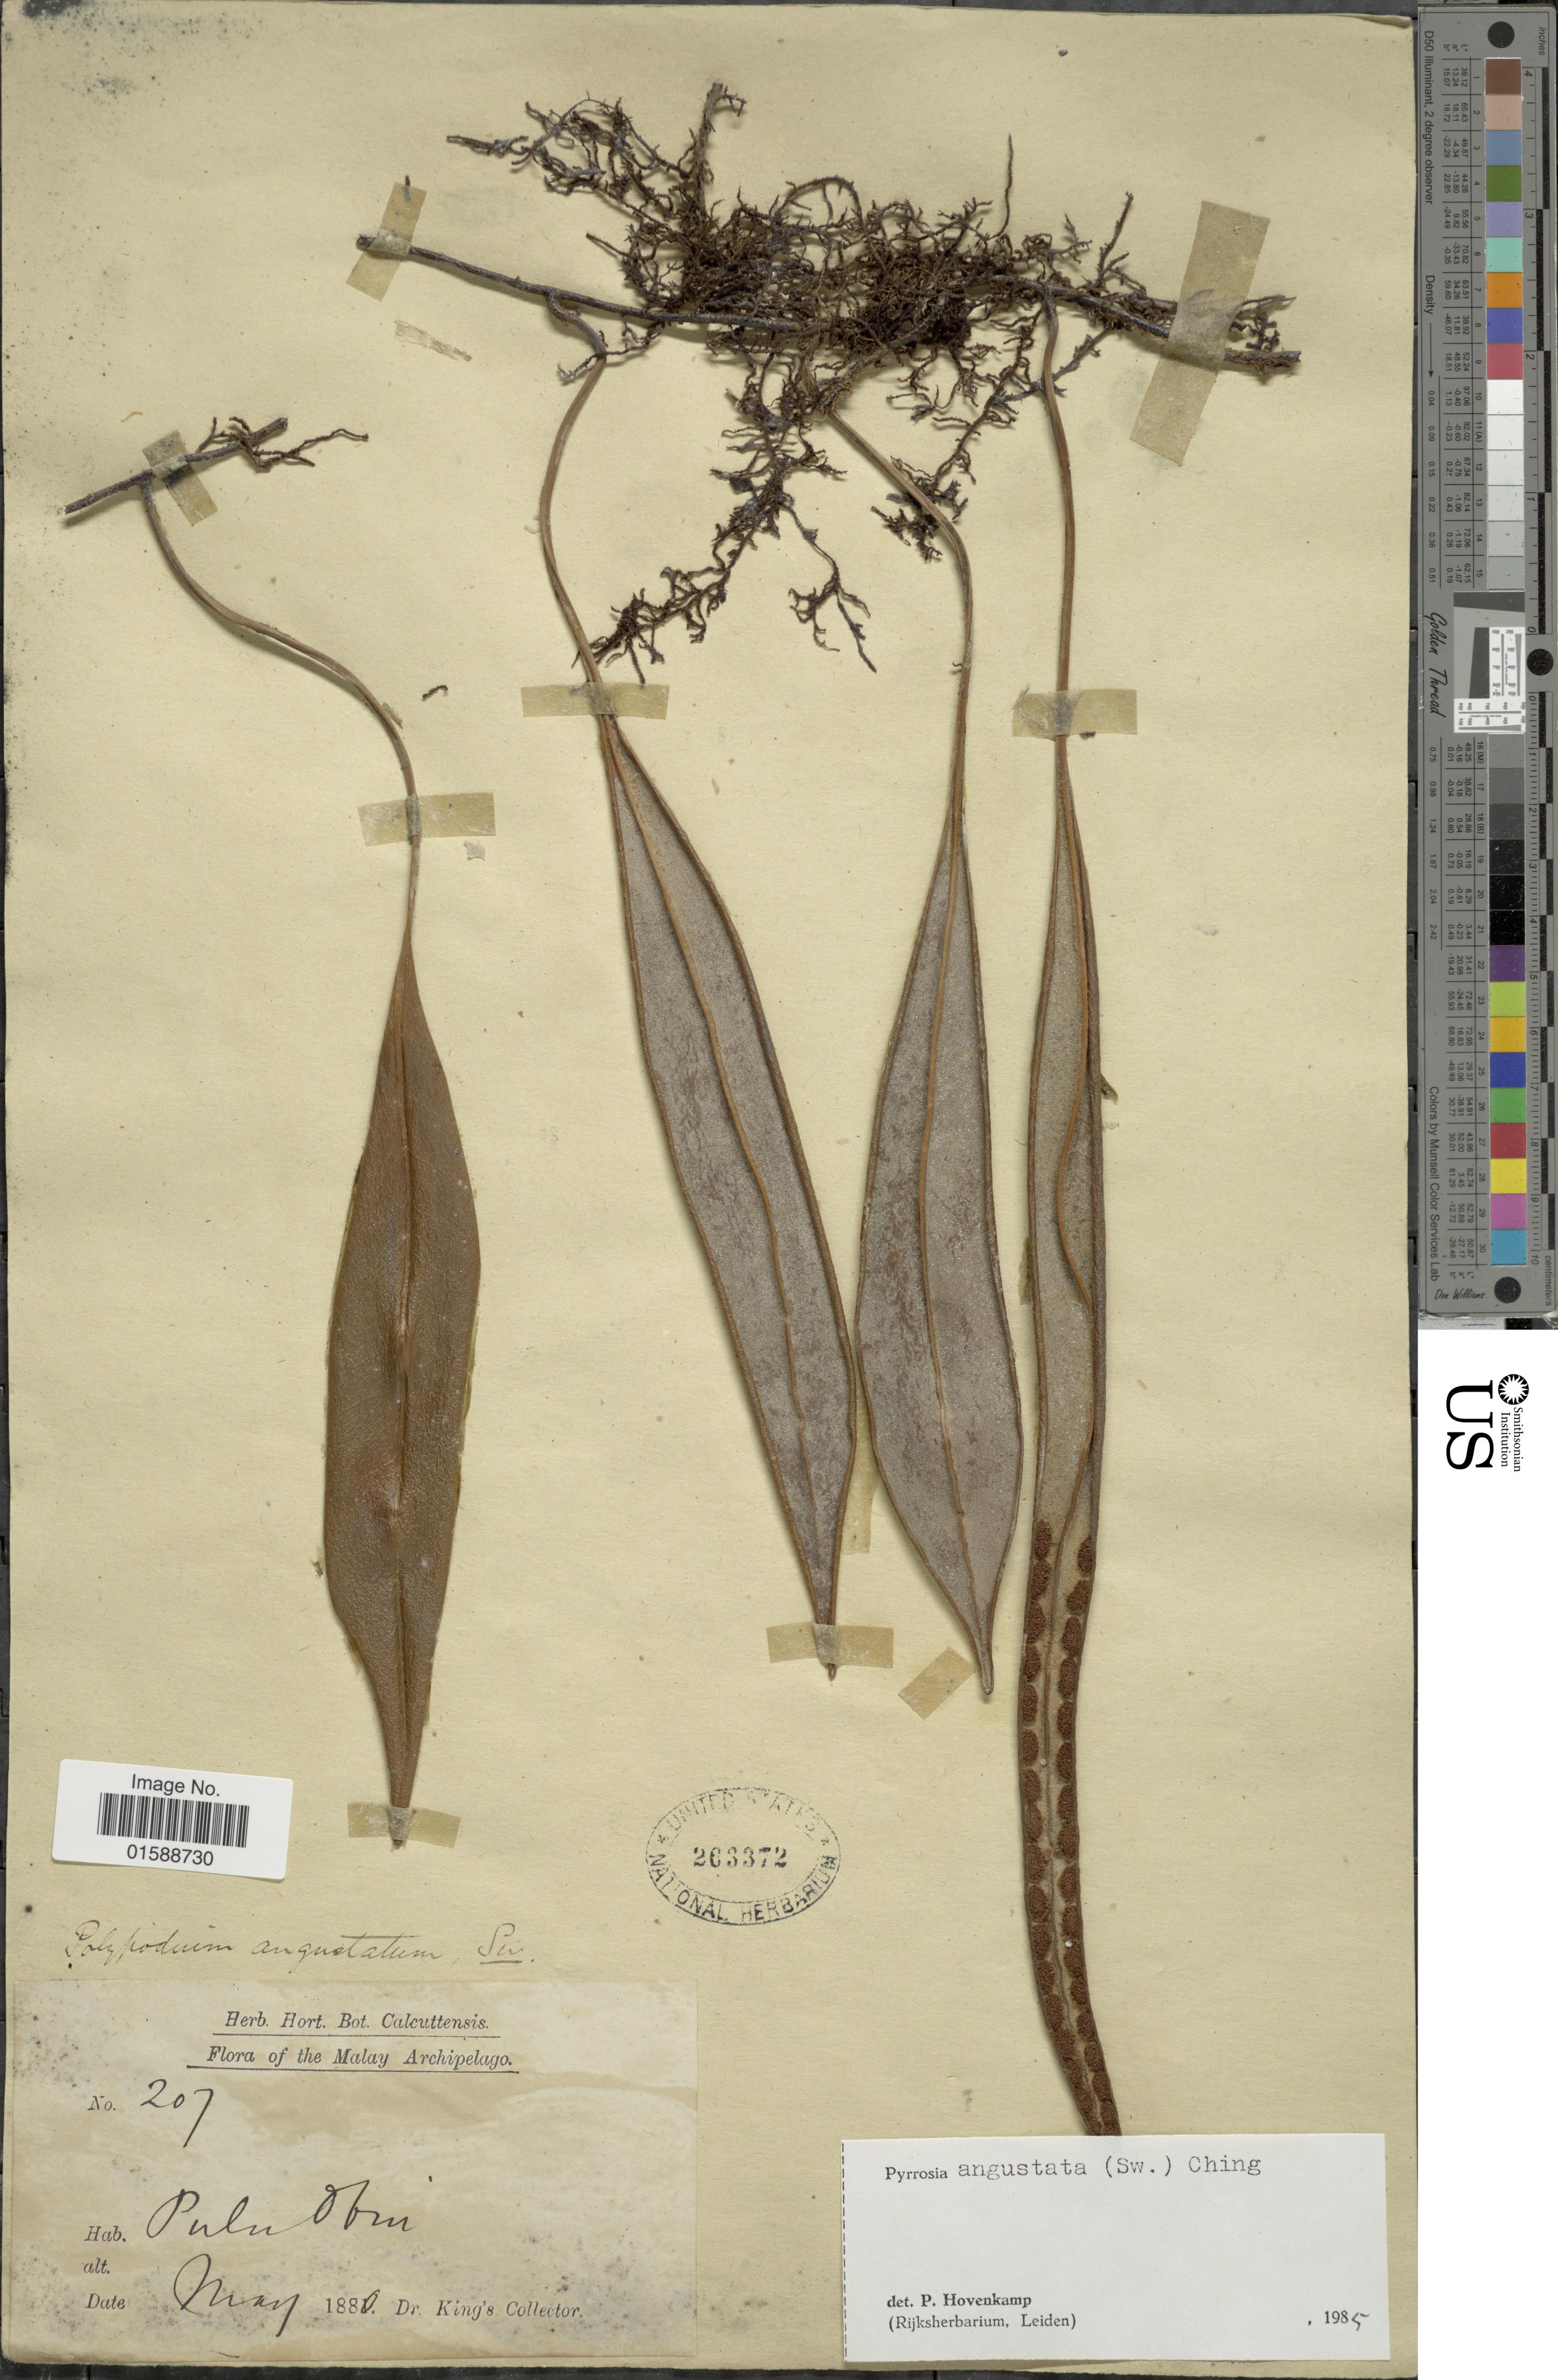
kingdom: Plantae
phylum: Tracheophyta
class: Polypodiopsida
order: Polypodiales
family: Polypodiaceae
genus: Pyrrosia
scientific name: Pyrrosia angustata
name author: (Sw.) Ching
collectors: Dr. King's collector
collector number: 207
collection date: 1881-05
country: Malaysia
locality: Malay Archipelago. Pulu Obin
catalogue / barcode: US 263372